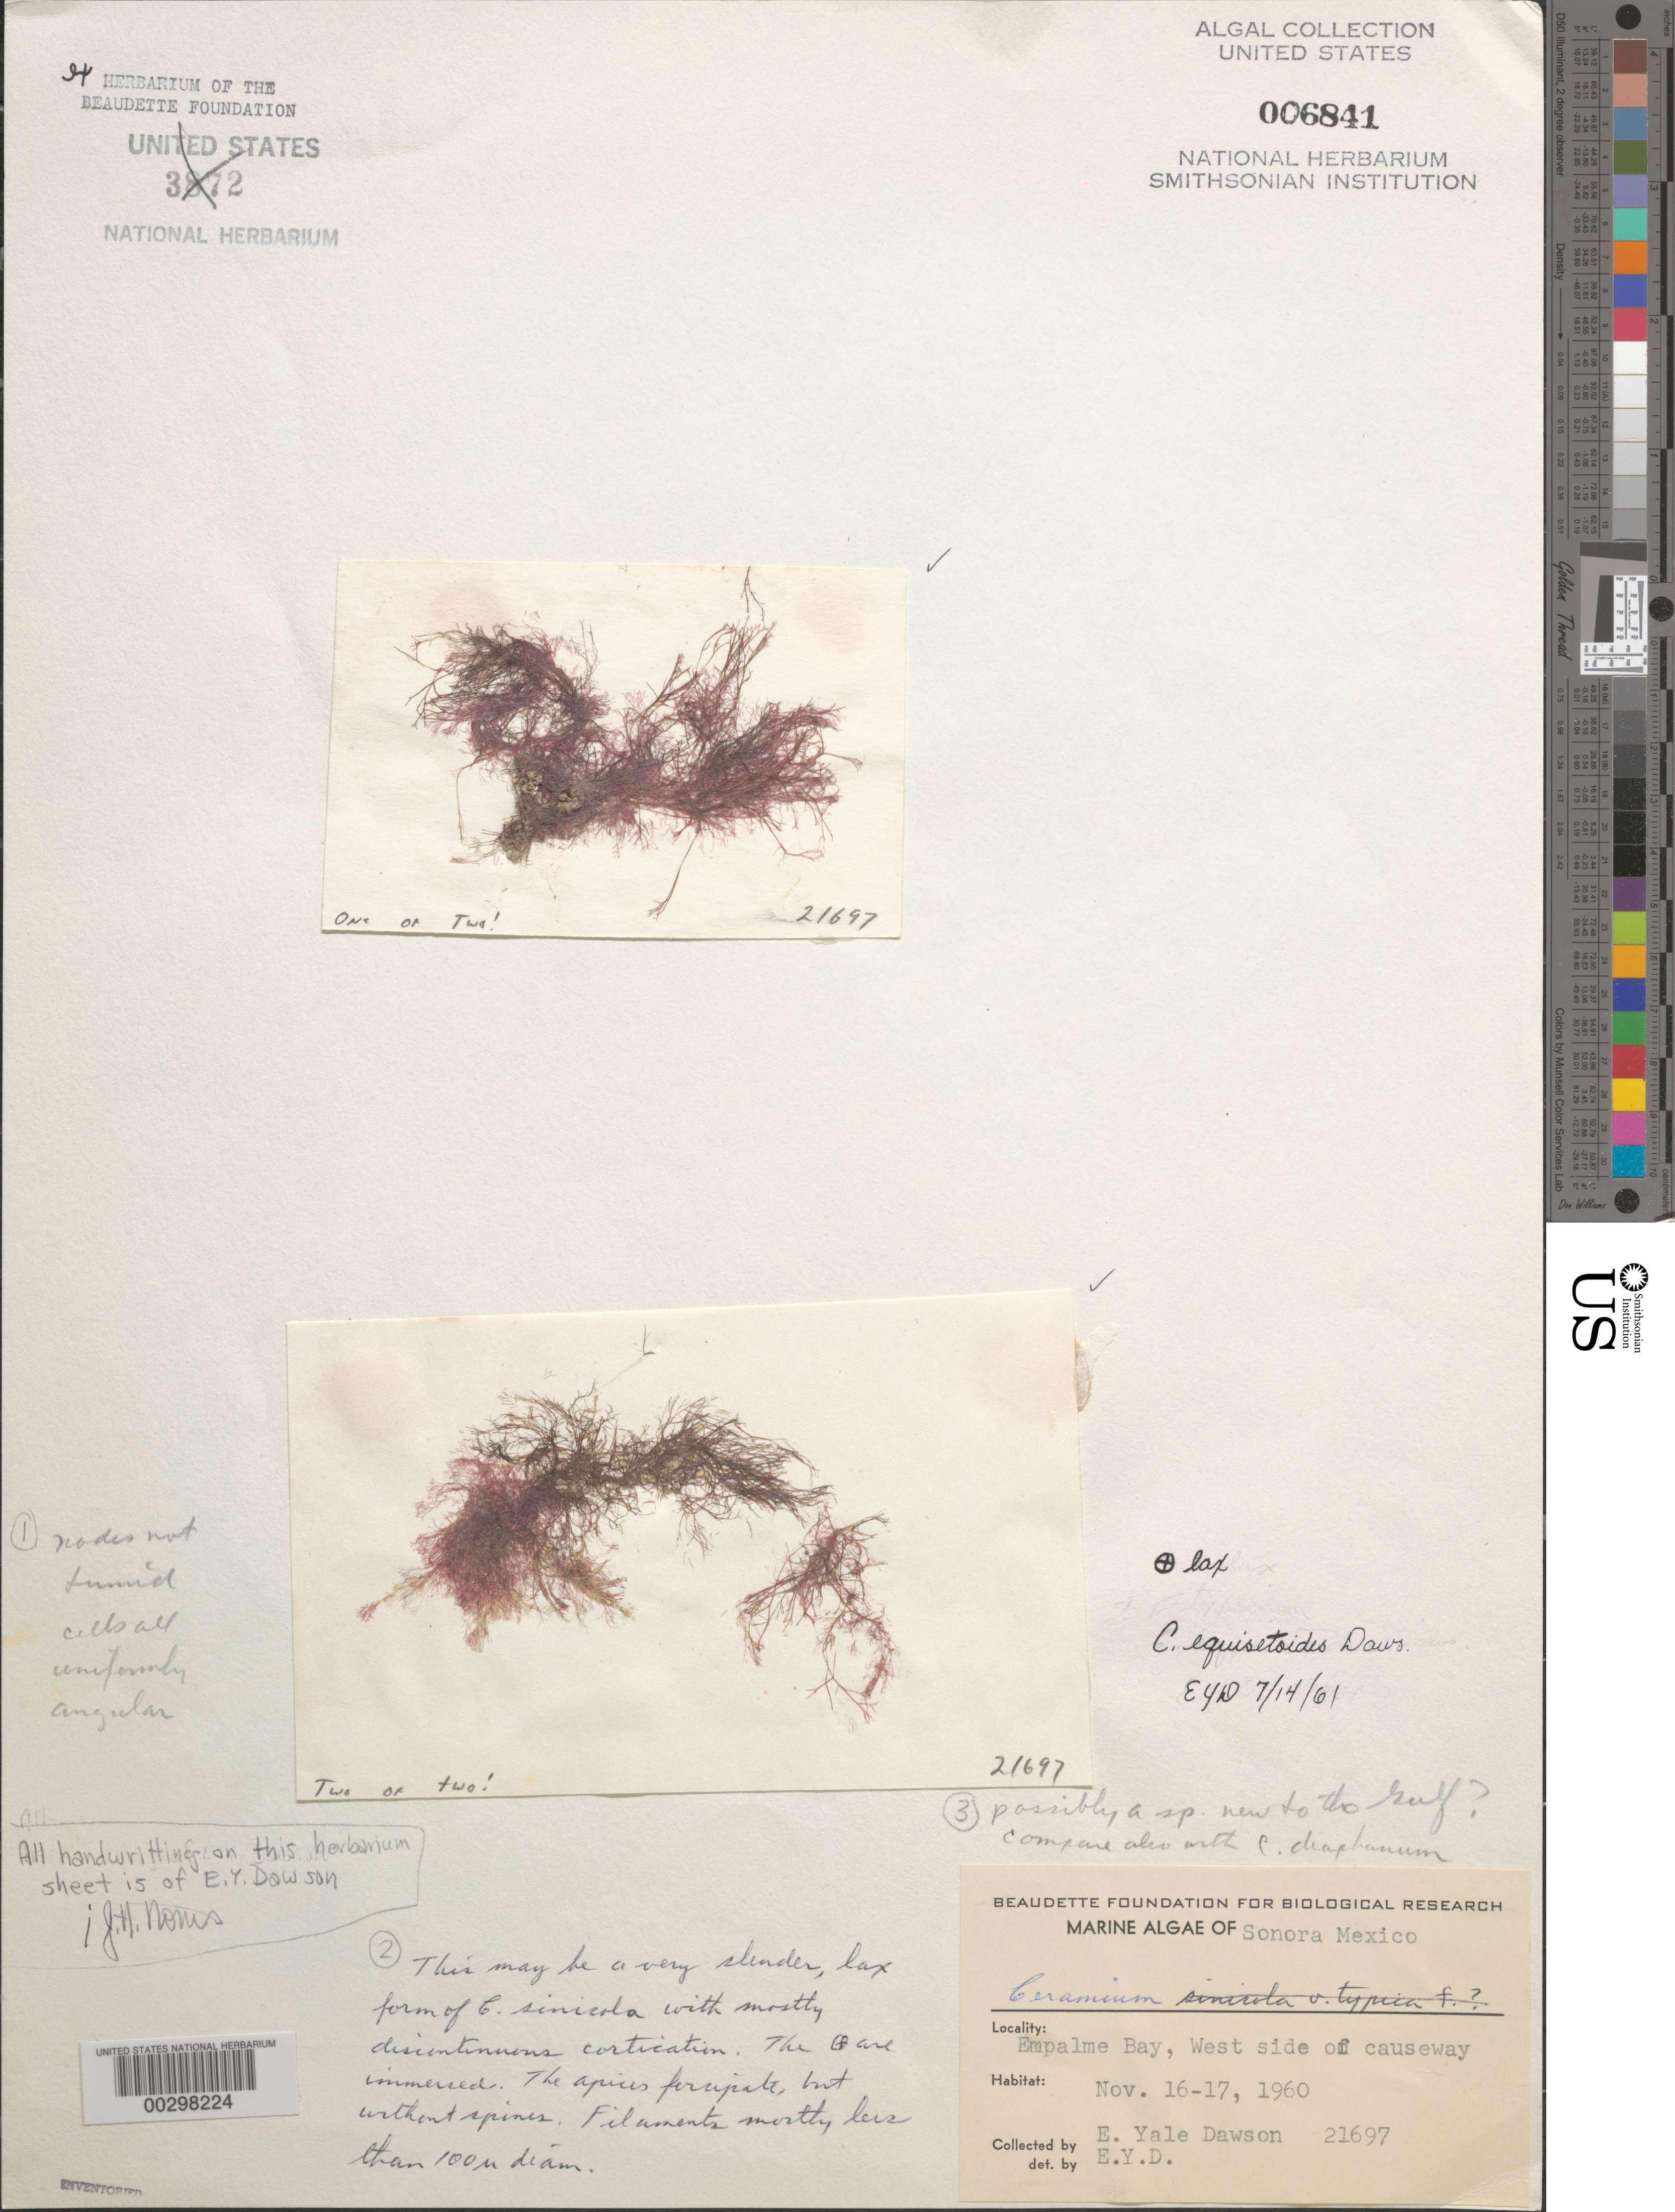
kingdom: Plantae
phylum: Rhodophyta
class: Florideophyceae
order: Ceramiales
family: Ceramiaceae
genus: Ceramium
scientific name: Ceramium equisetoides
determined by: Dawson, E. Y.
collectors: E. Y. Dawson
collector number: EYD 21697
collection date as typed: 16 Nov 1960 TO 17 Nov 1960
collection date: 1960-11-16/1960-11-17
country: Mexico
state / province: Sonora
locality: Empalme Bay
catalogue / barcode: US 6841